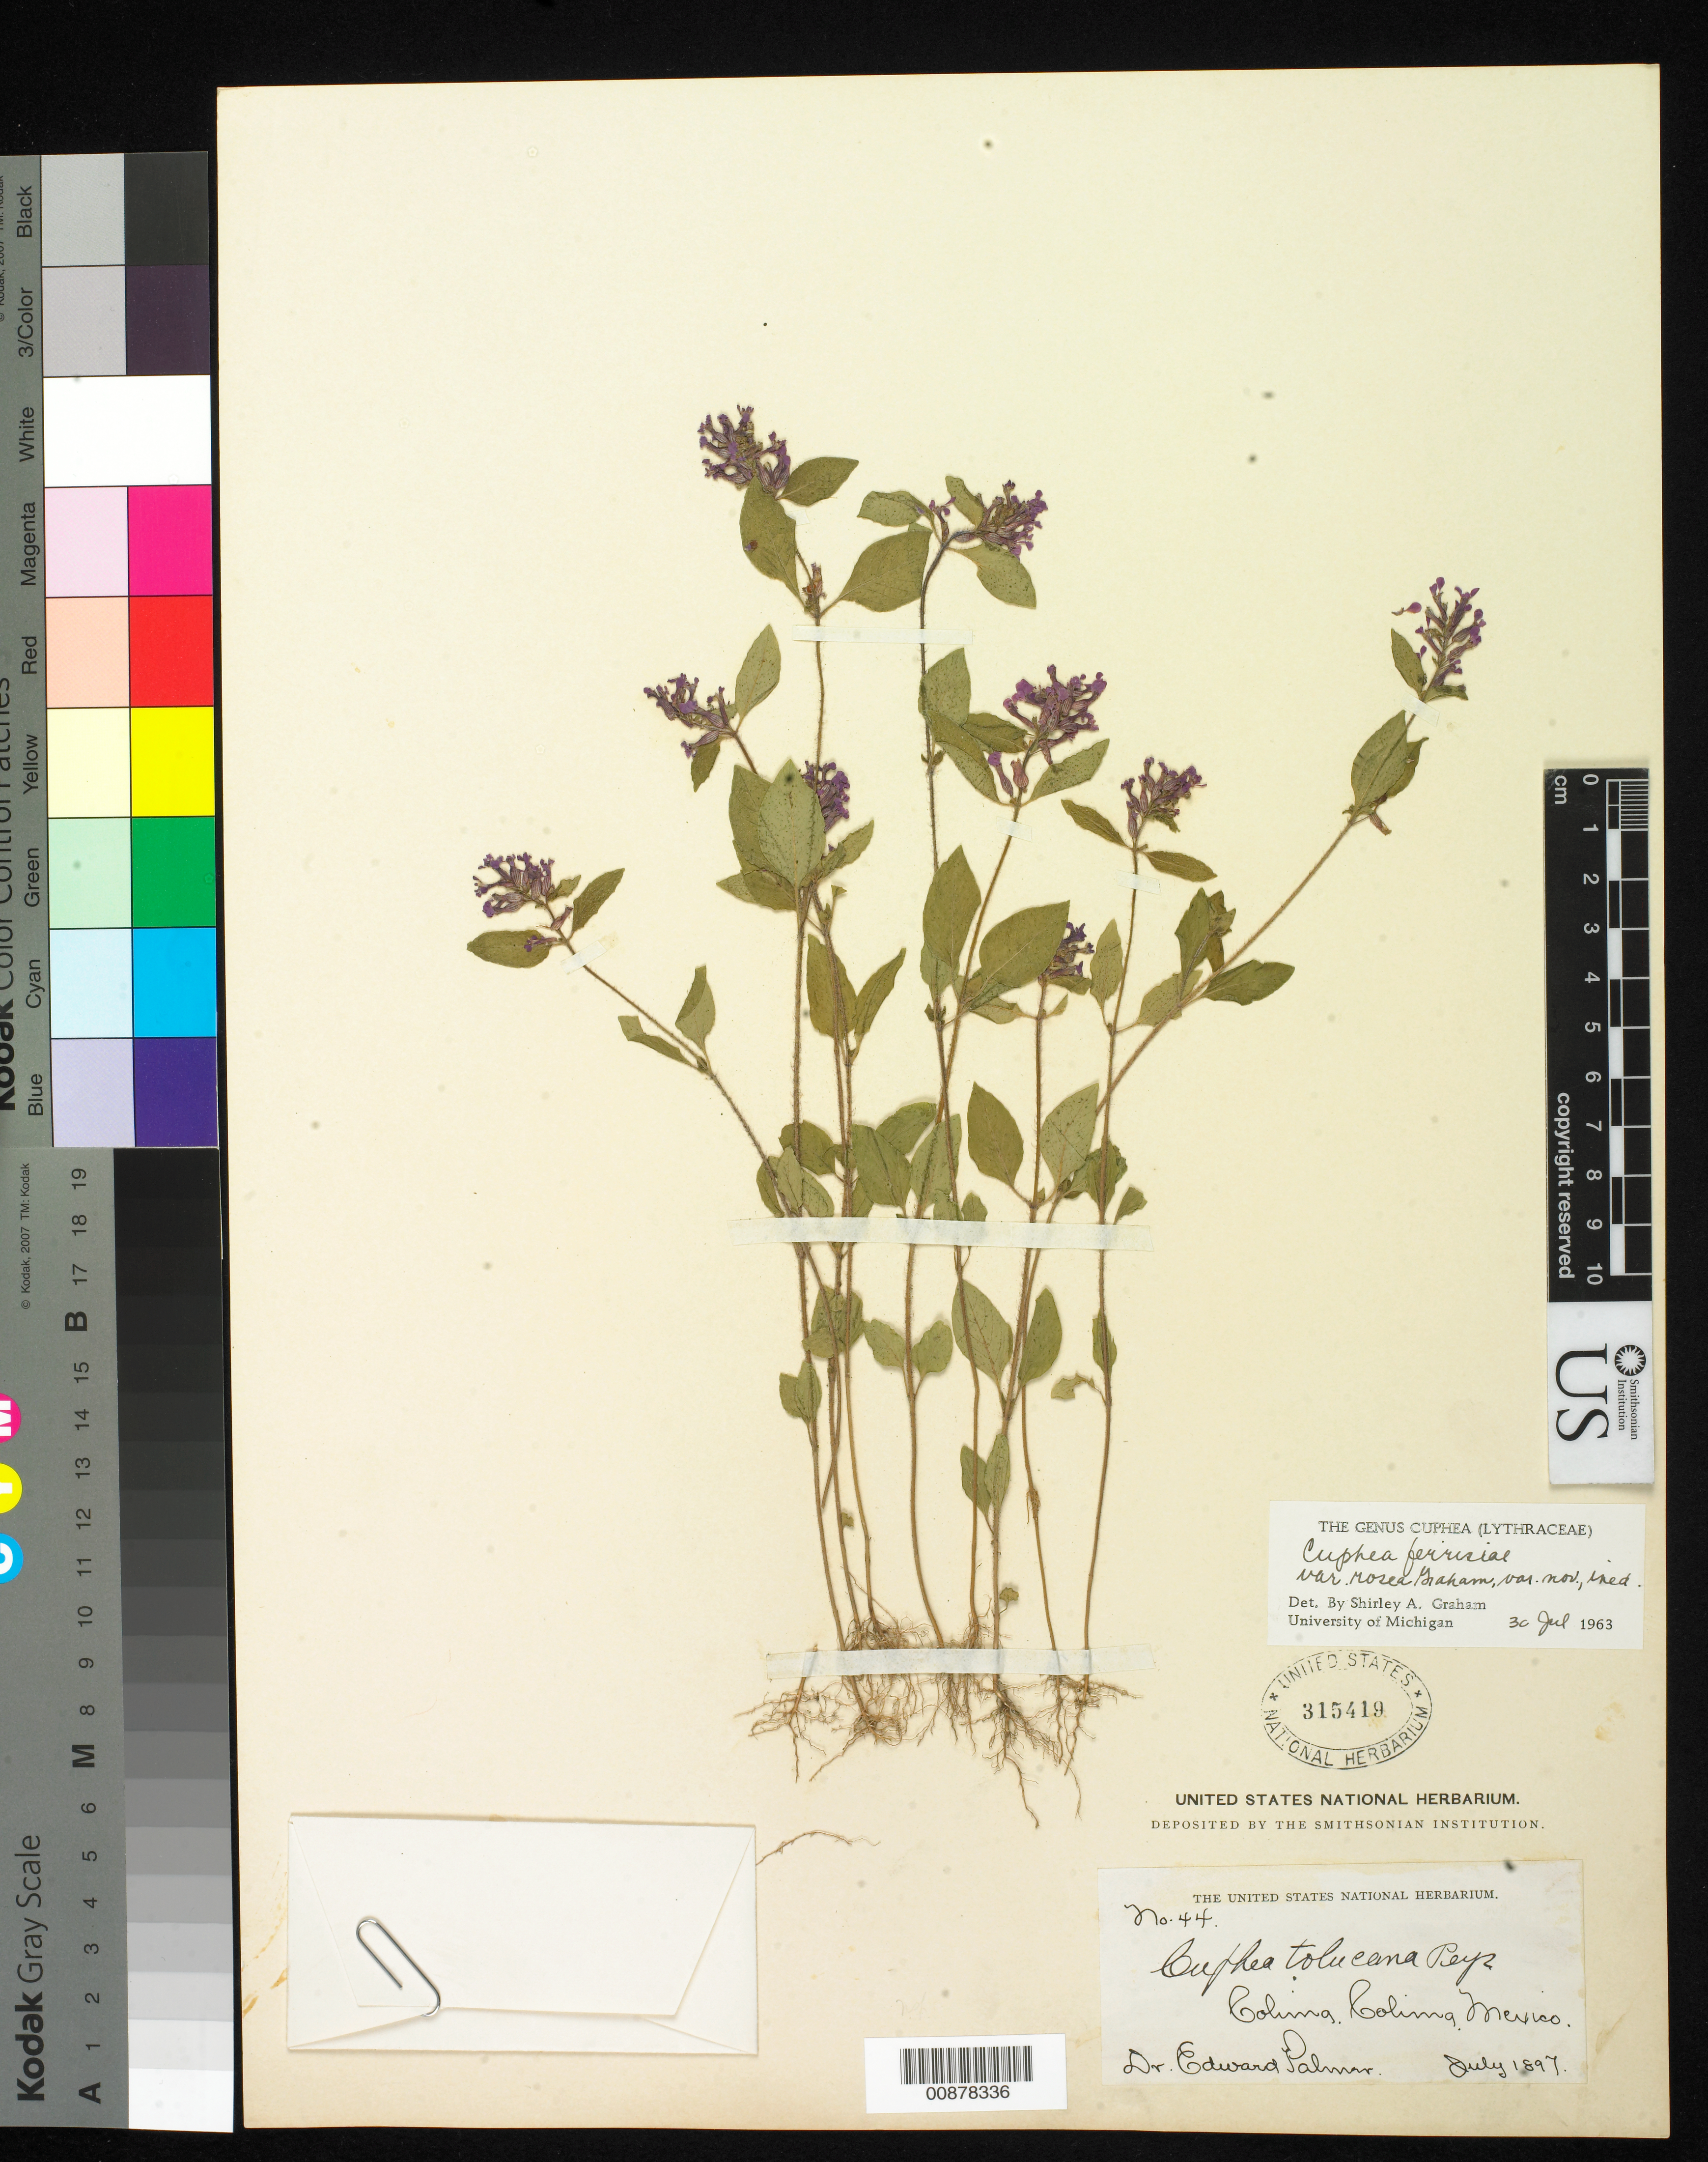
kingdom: Plantae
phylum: Tracheophyta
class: Magnoliopsida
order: Myrtales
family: Lythraceae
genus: Cuphea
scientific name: Cuphea ferrisiae var. rosea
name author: Bacig.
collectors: E. Palmer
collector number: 44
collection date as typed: Jul 1897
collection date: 1897-07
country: Mexico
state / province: Colima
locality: Colima, Colima.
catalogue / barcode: US 315419